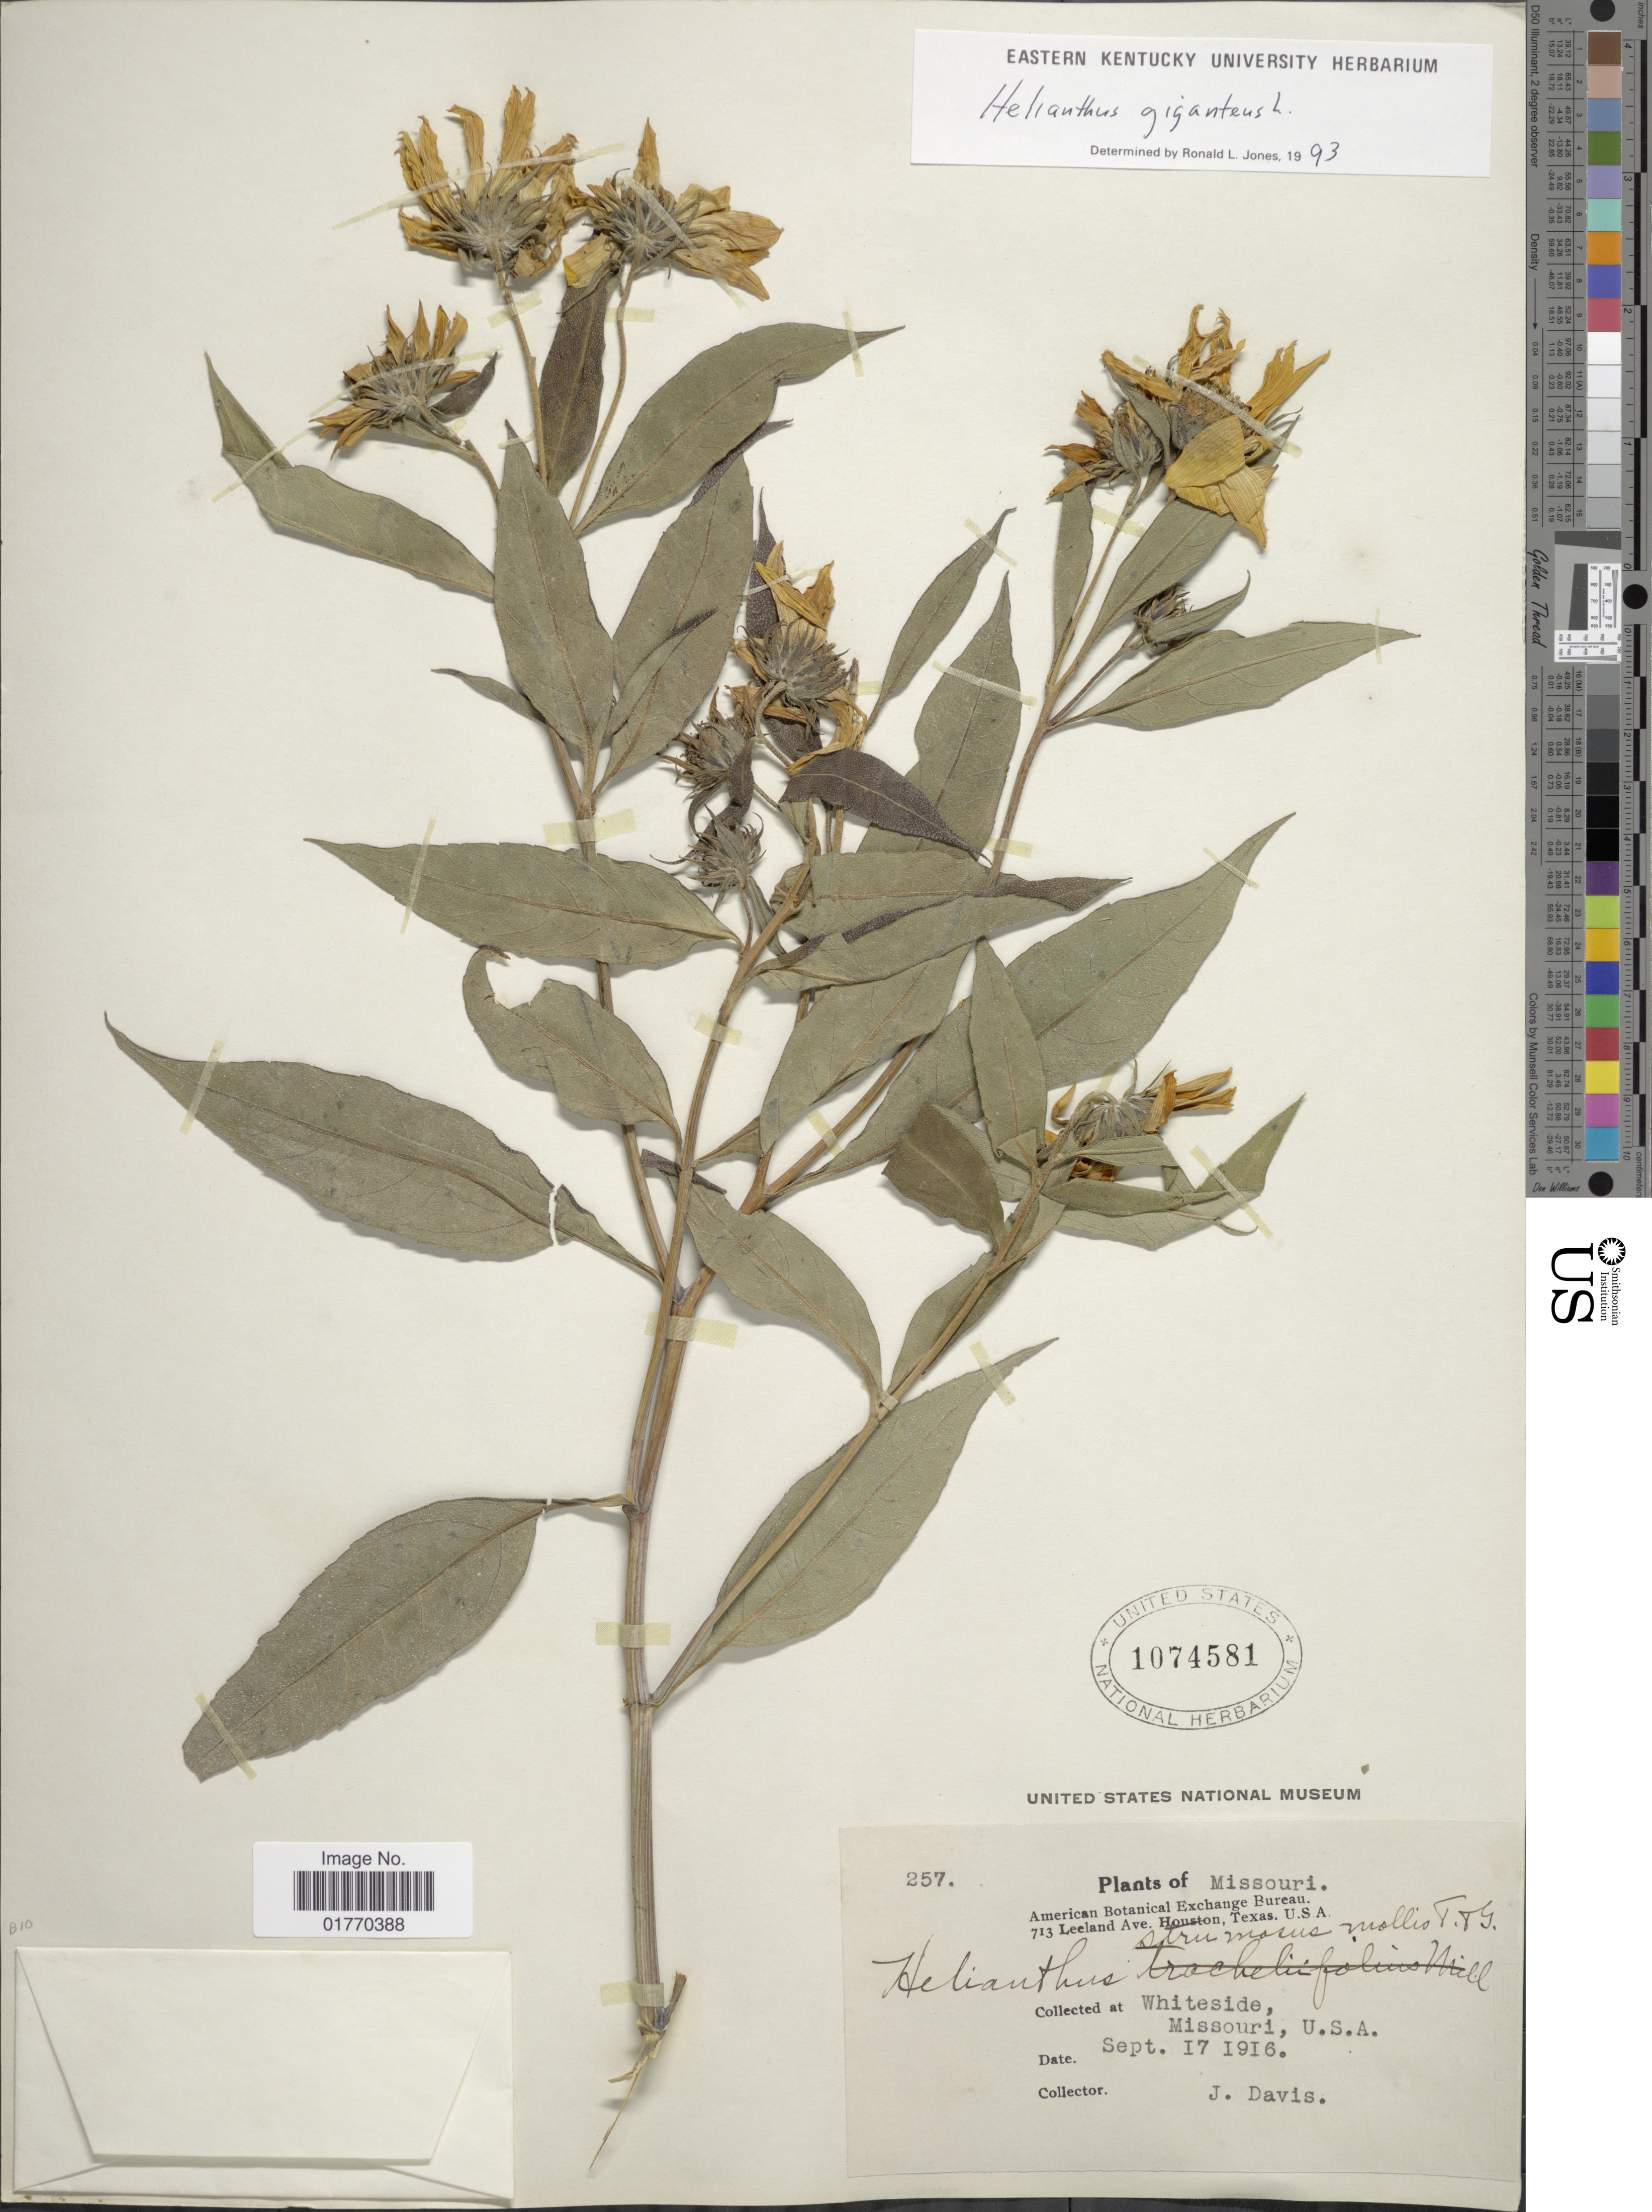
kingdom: Plantae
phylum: Tracheophyta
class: Magnoliopsida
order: Asterales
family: Asteraceae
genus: Helianthus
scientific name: Helianthus giganteus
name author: L.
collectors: J. Davis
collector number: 257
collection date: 1916-09-17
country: United States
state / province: Missouri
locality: Whiteside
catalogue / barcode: US 1074581